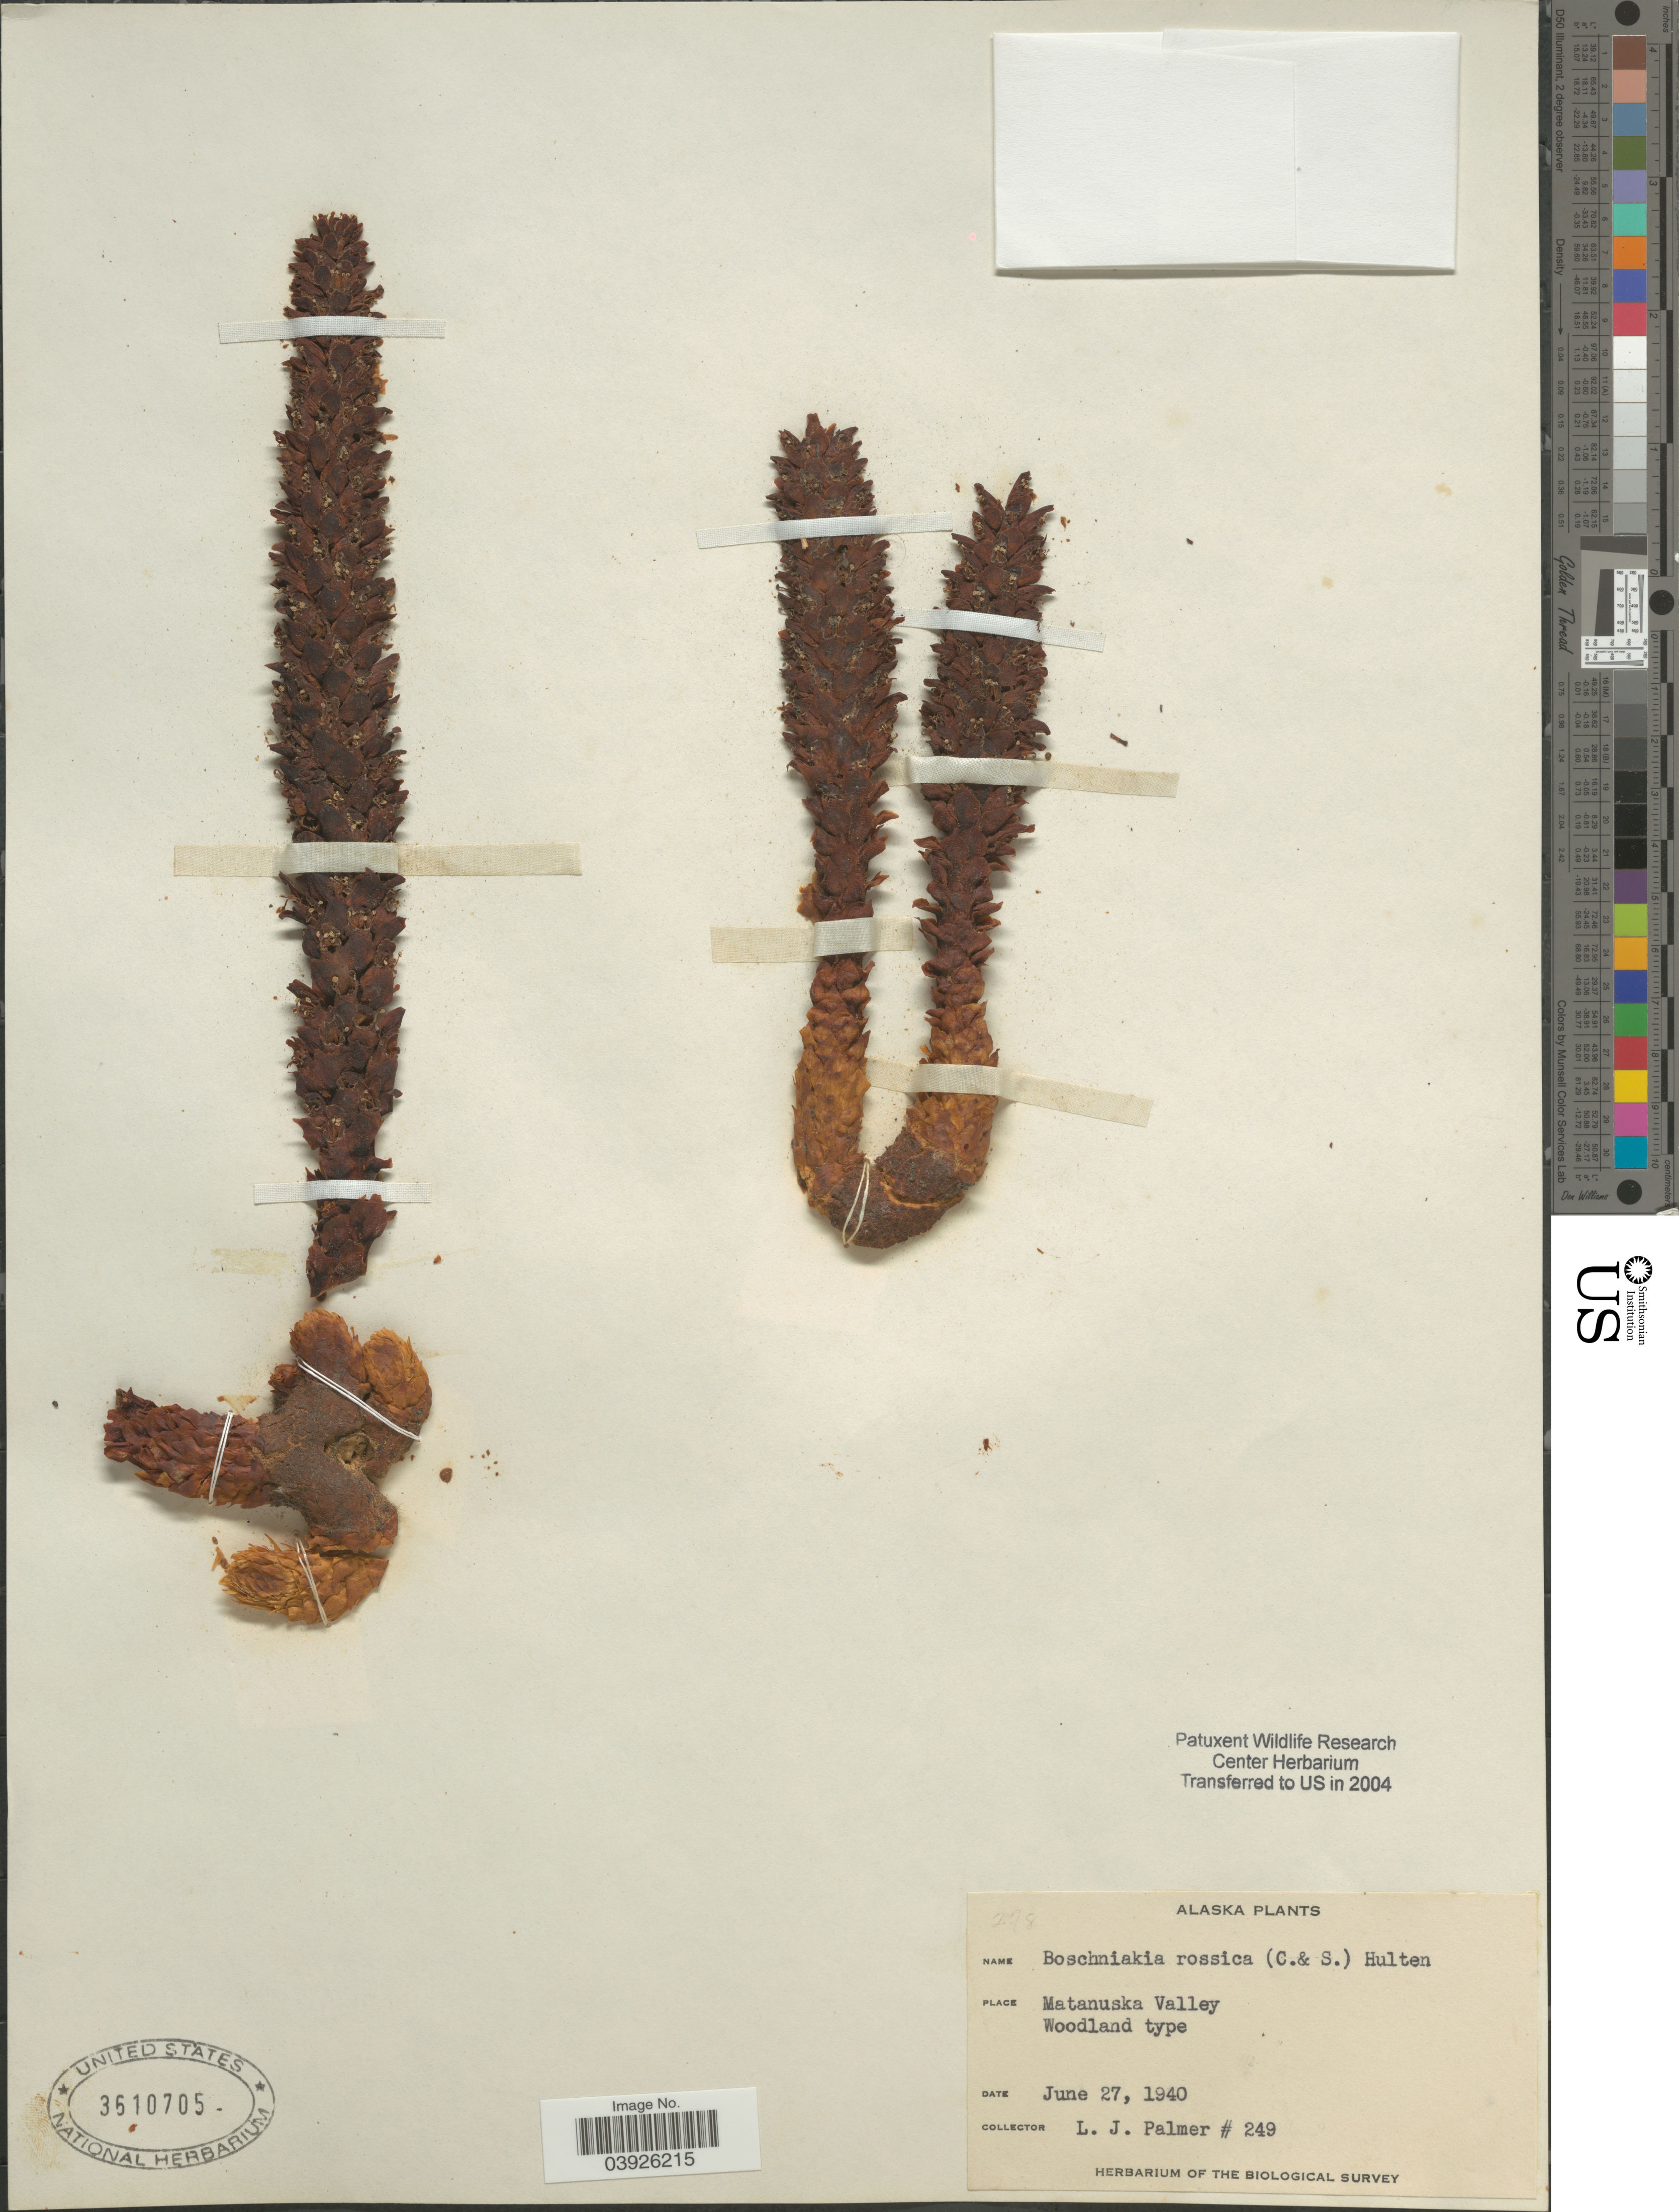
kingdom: Plantae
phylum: Tracheophyta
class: Magnoliopsida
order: Lamiales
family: Orobanchaceae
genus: Boschniakia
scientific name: Boschniakia rossica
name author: (Cham. & Schltdl.) B. Fedtsch.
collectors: L. J. Palmer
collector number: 249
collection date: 1940-06-27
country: United States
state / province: Alaska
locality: Matanuska Valley.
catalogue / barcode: US 3610705